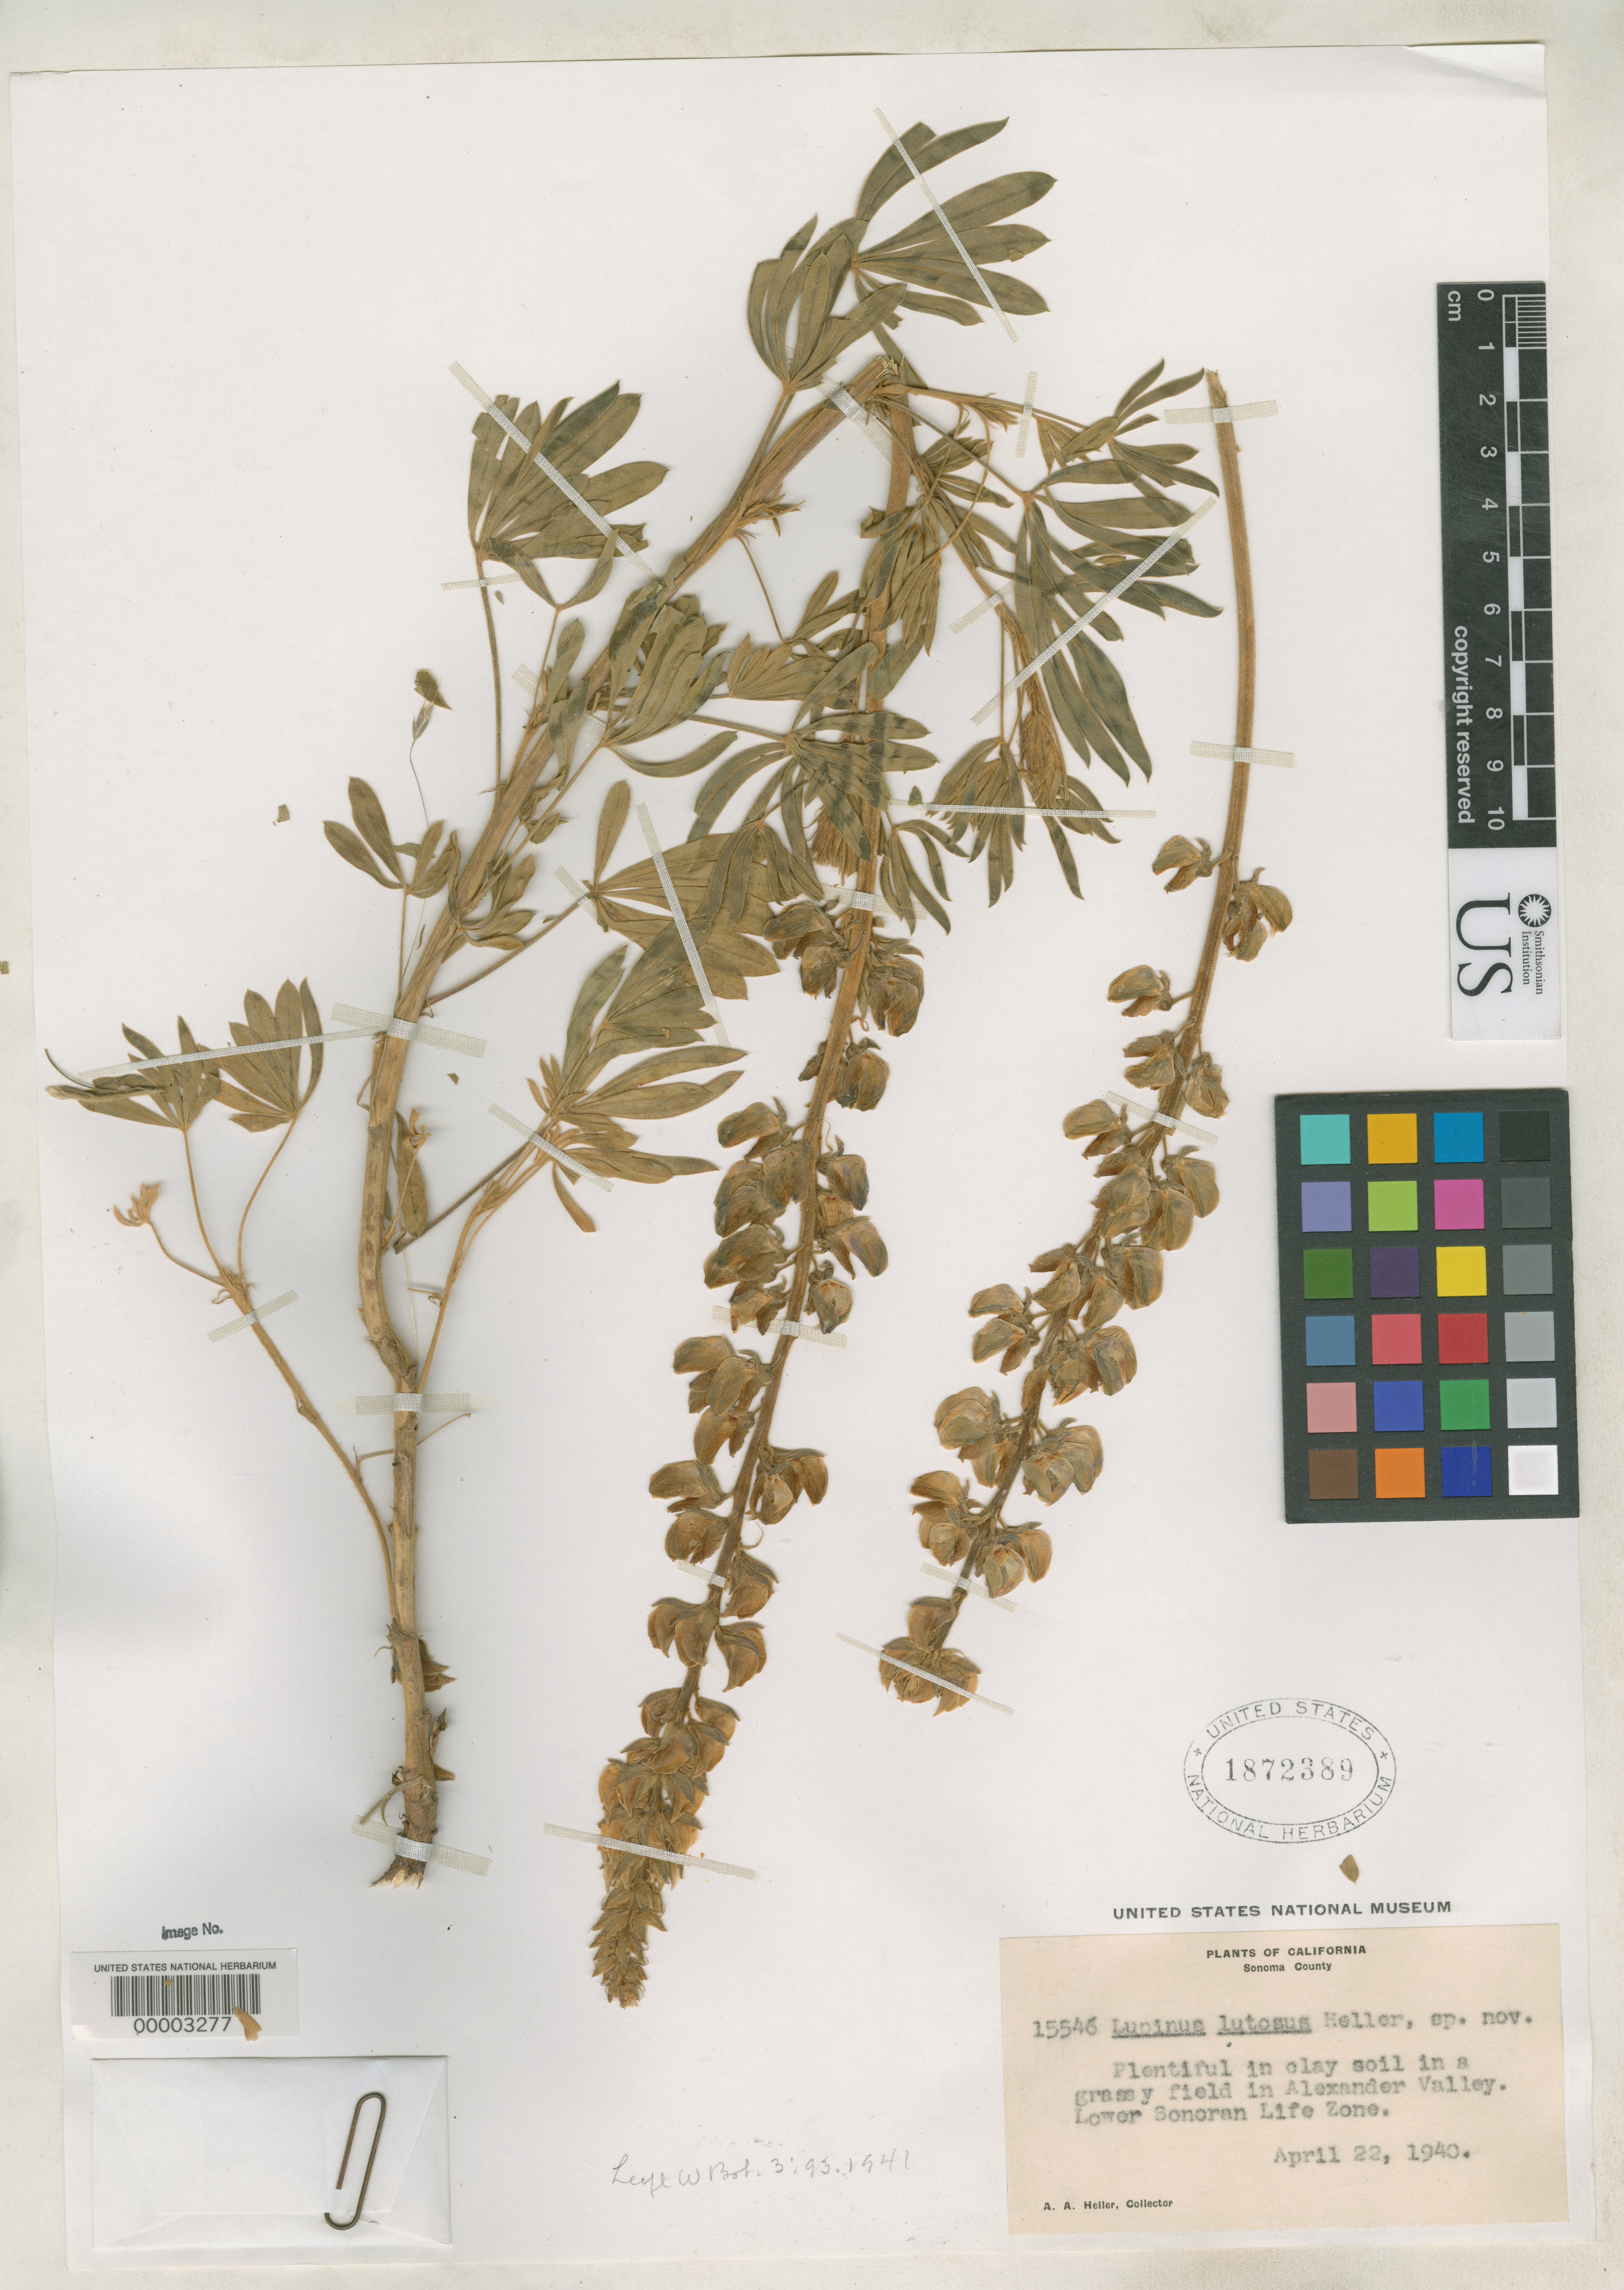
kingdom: Plantae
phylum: Tracheophyta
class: Magnoliopsida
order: Fabales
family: Fabaceae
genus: Lupinus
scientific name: Lupinus lutosus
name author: A. Heller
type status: Isotype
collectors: A. A. Heller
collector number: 15546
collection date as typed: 22 Apr 1940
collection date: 1940-04-22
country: United States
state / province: California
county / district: Sonoma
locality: Alexander Valley.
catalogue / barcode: US 1872389